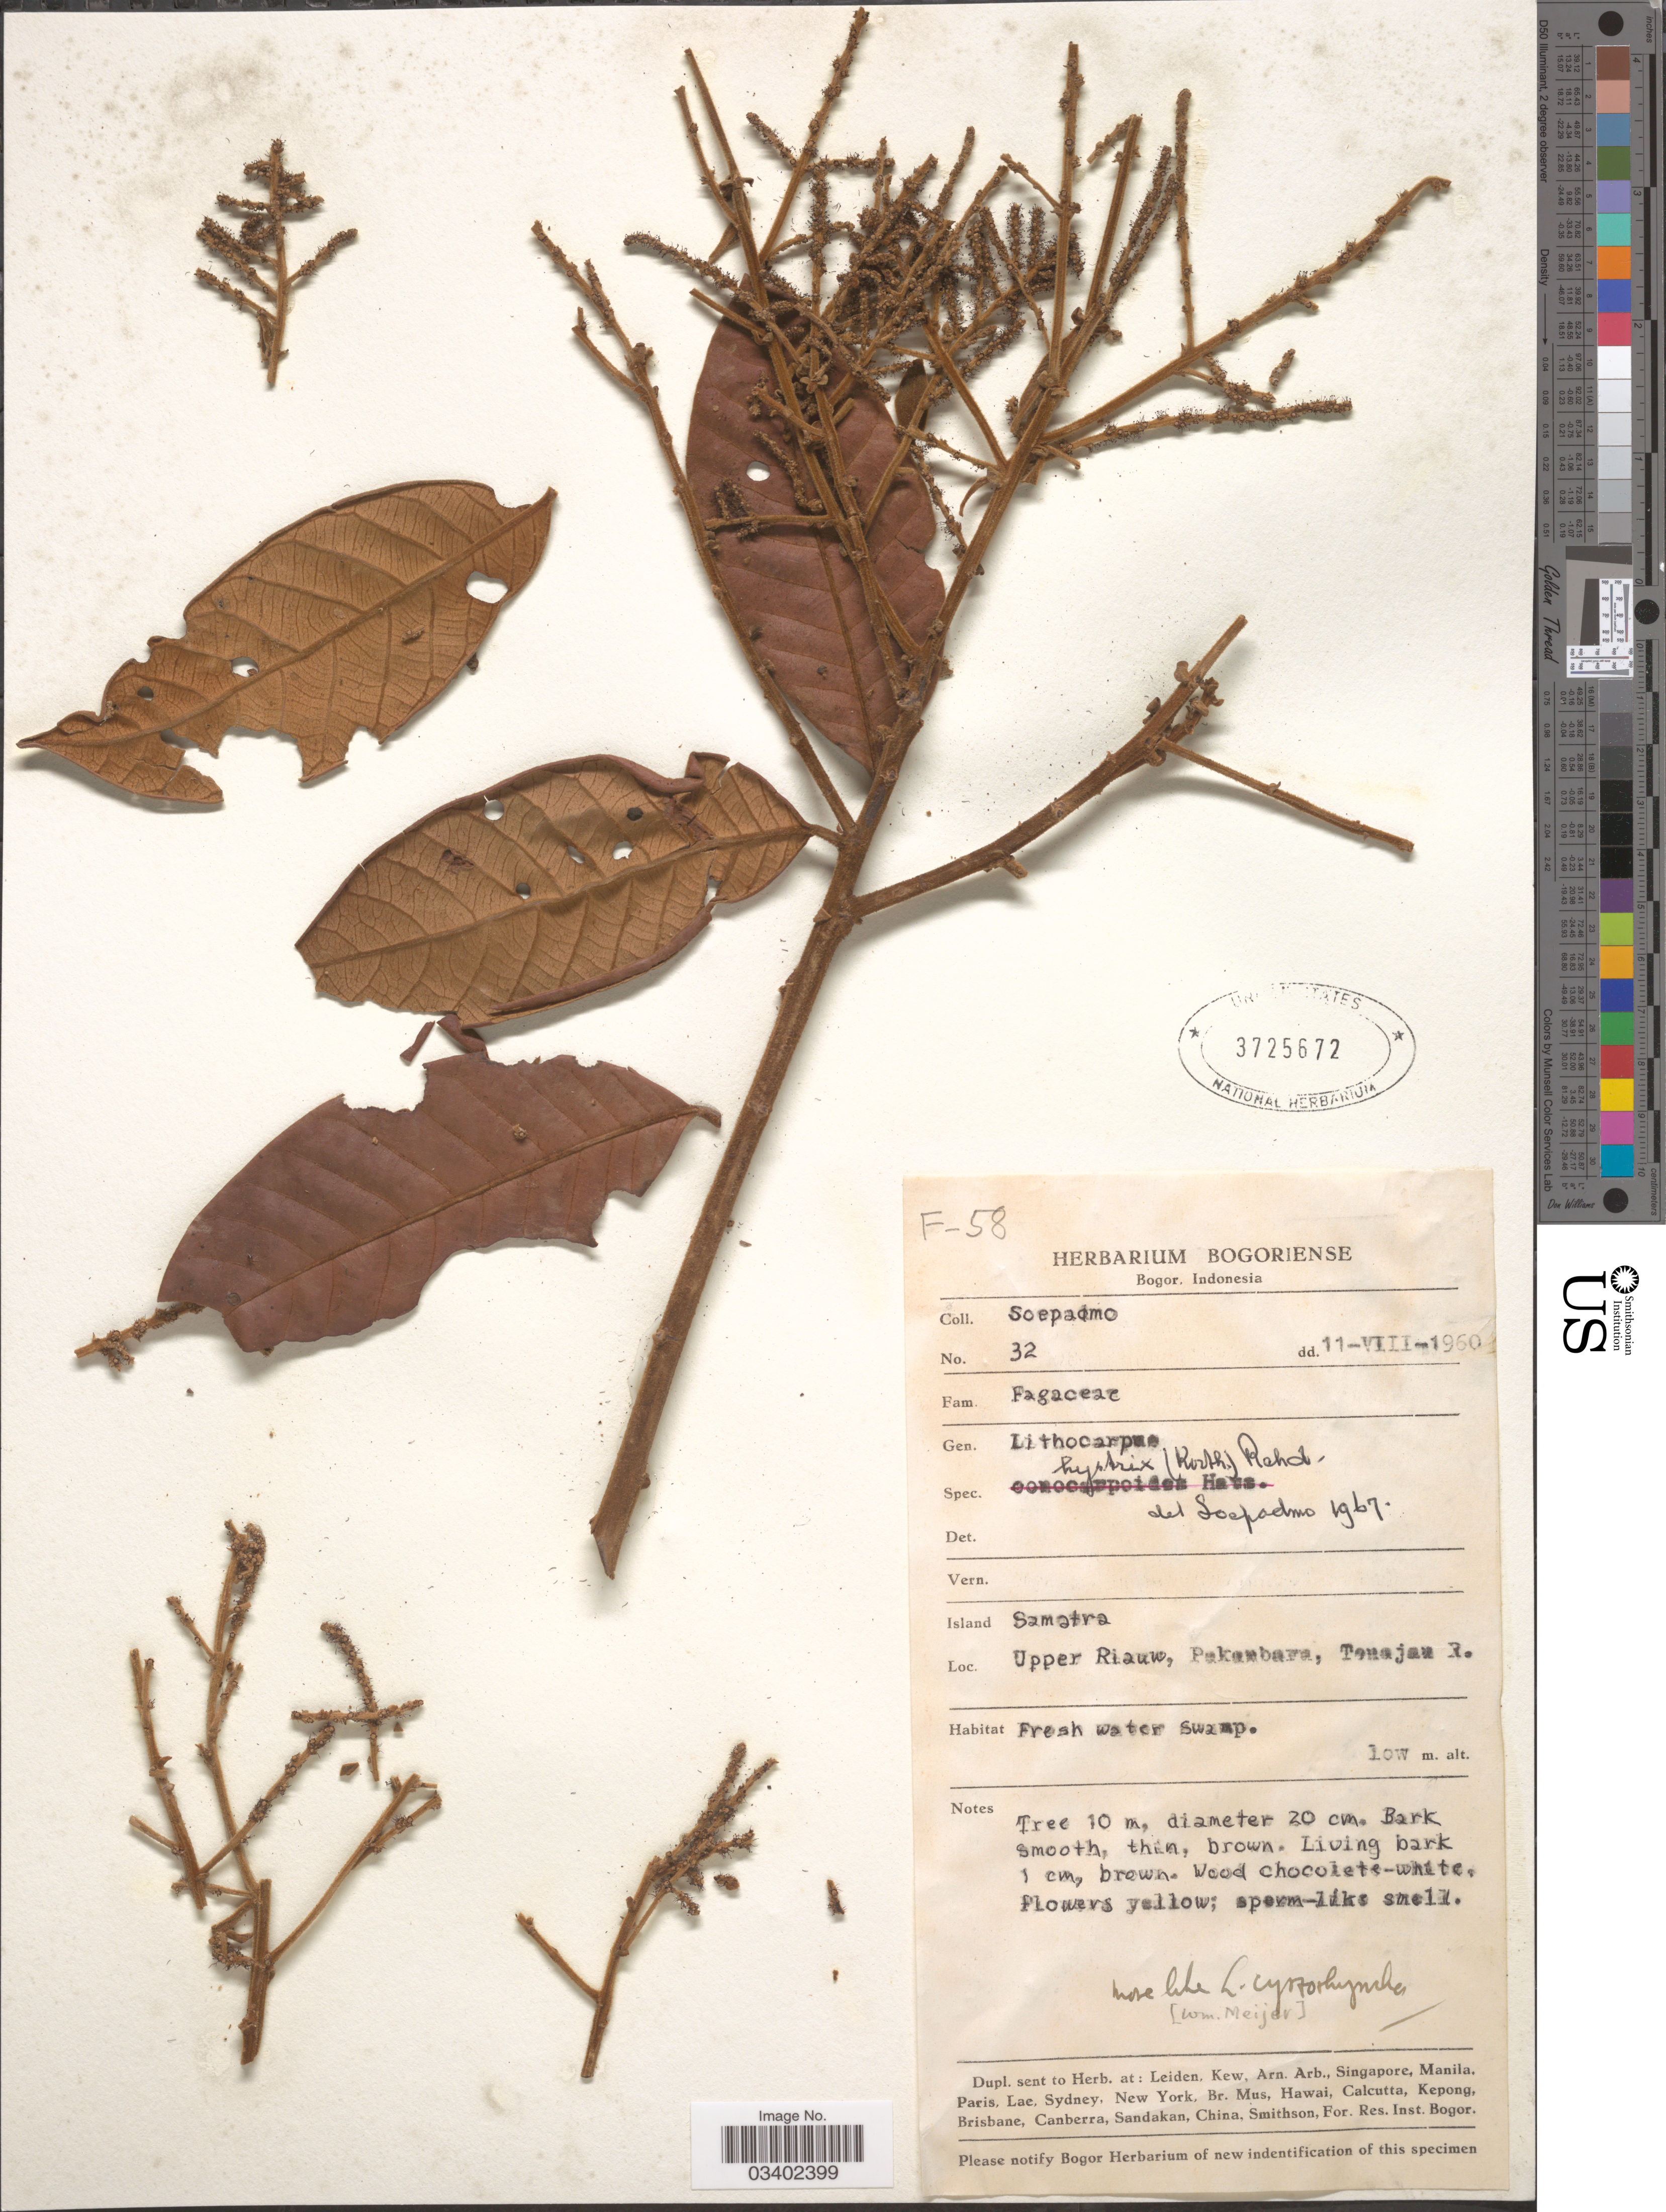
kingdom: Plantae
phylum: Tracheophyta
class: Magnoliopsida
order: Fagales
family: Fagaceae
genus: Lithocarpus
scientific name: Lithocarpus hystrix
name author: (Korth.) Rehder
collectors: Soepadmo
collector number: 32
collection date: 1960-08-11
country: Indonesia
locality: Island Sumatra. Upper Riauw, Pakanbaru, Tanajan R. [interpreted].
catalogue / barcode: US 3725672